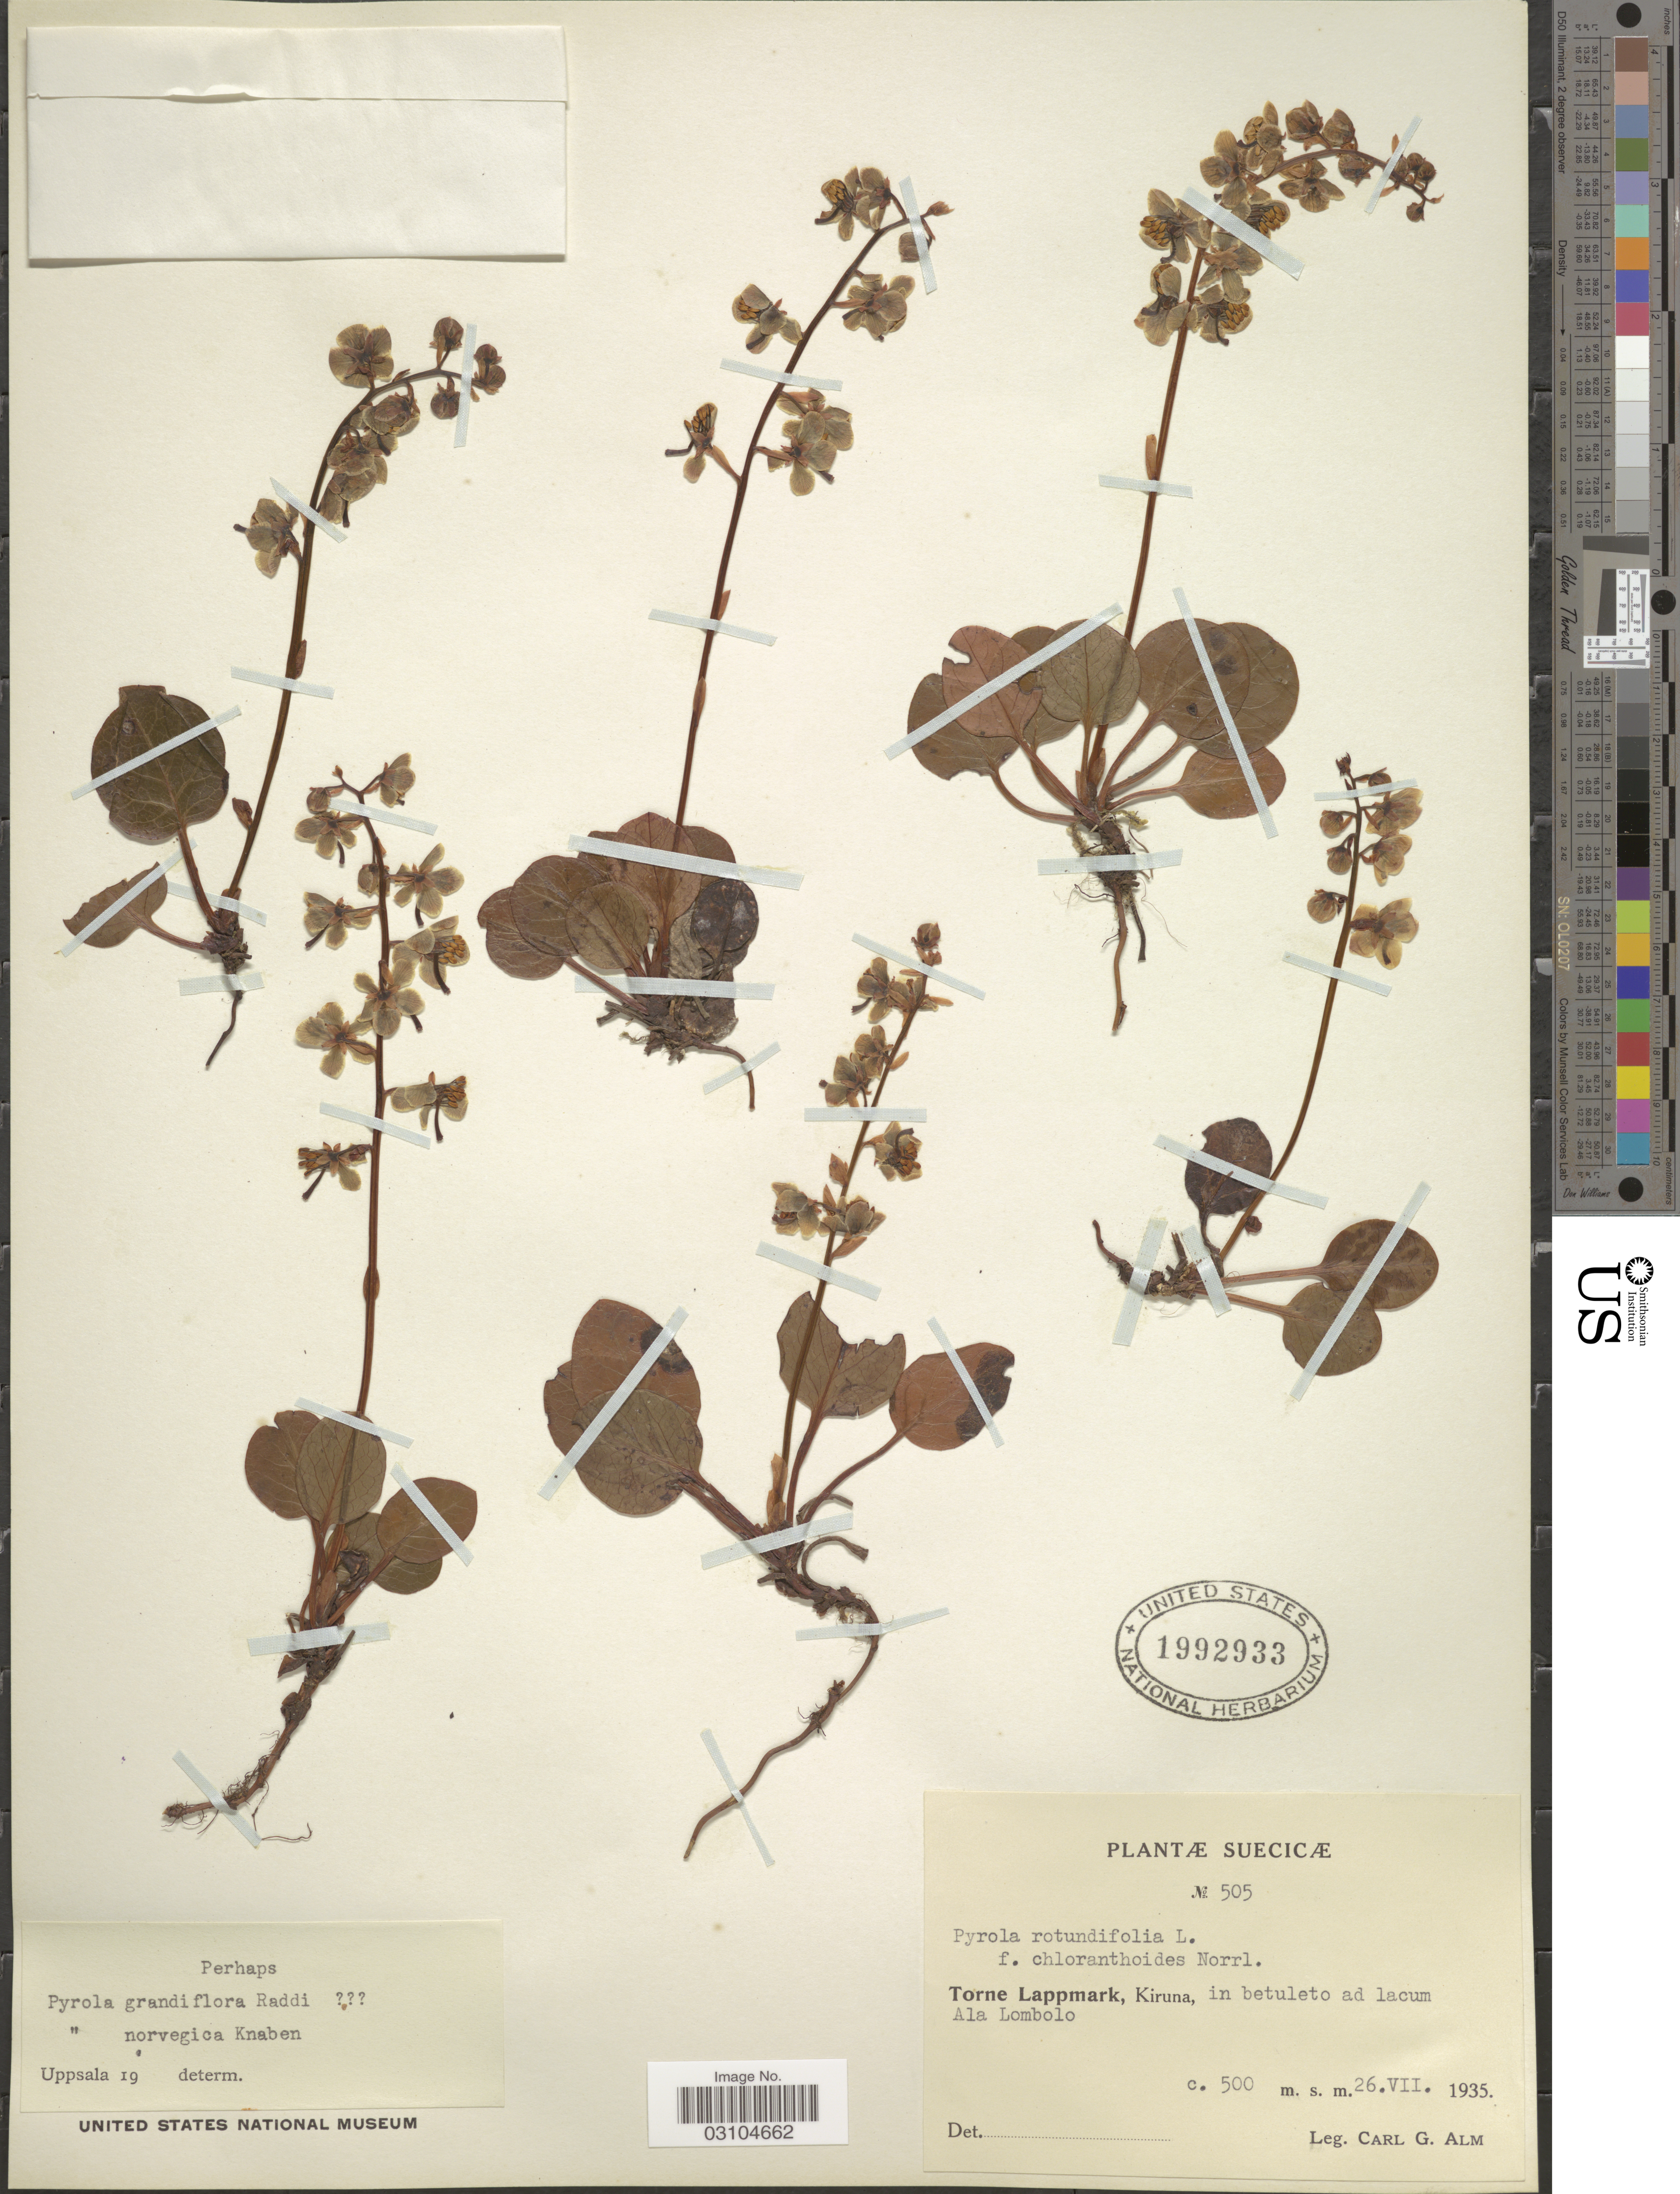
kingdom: Plantae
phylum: Tracheophyta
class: Magnoliopsida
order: Ericales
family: Ericaceae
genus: Pyrola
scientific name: Pyrola rotundifolia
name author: L.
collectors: C. G. Alm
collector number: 505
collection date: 1935-07-26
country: Sweden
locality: Suecicæ. Torne Lappmark, Kiruna, in betuleto ad lacum Ala Lombolo.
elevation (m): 500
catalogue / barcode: US 1992933